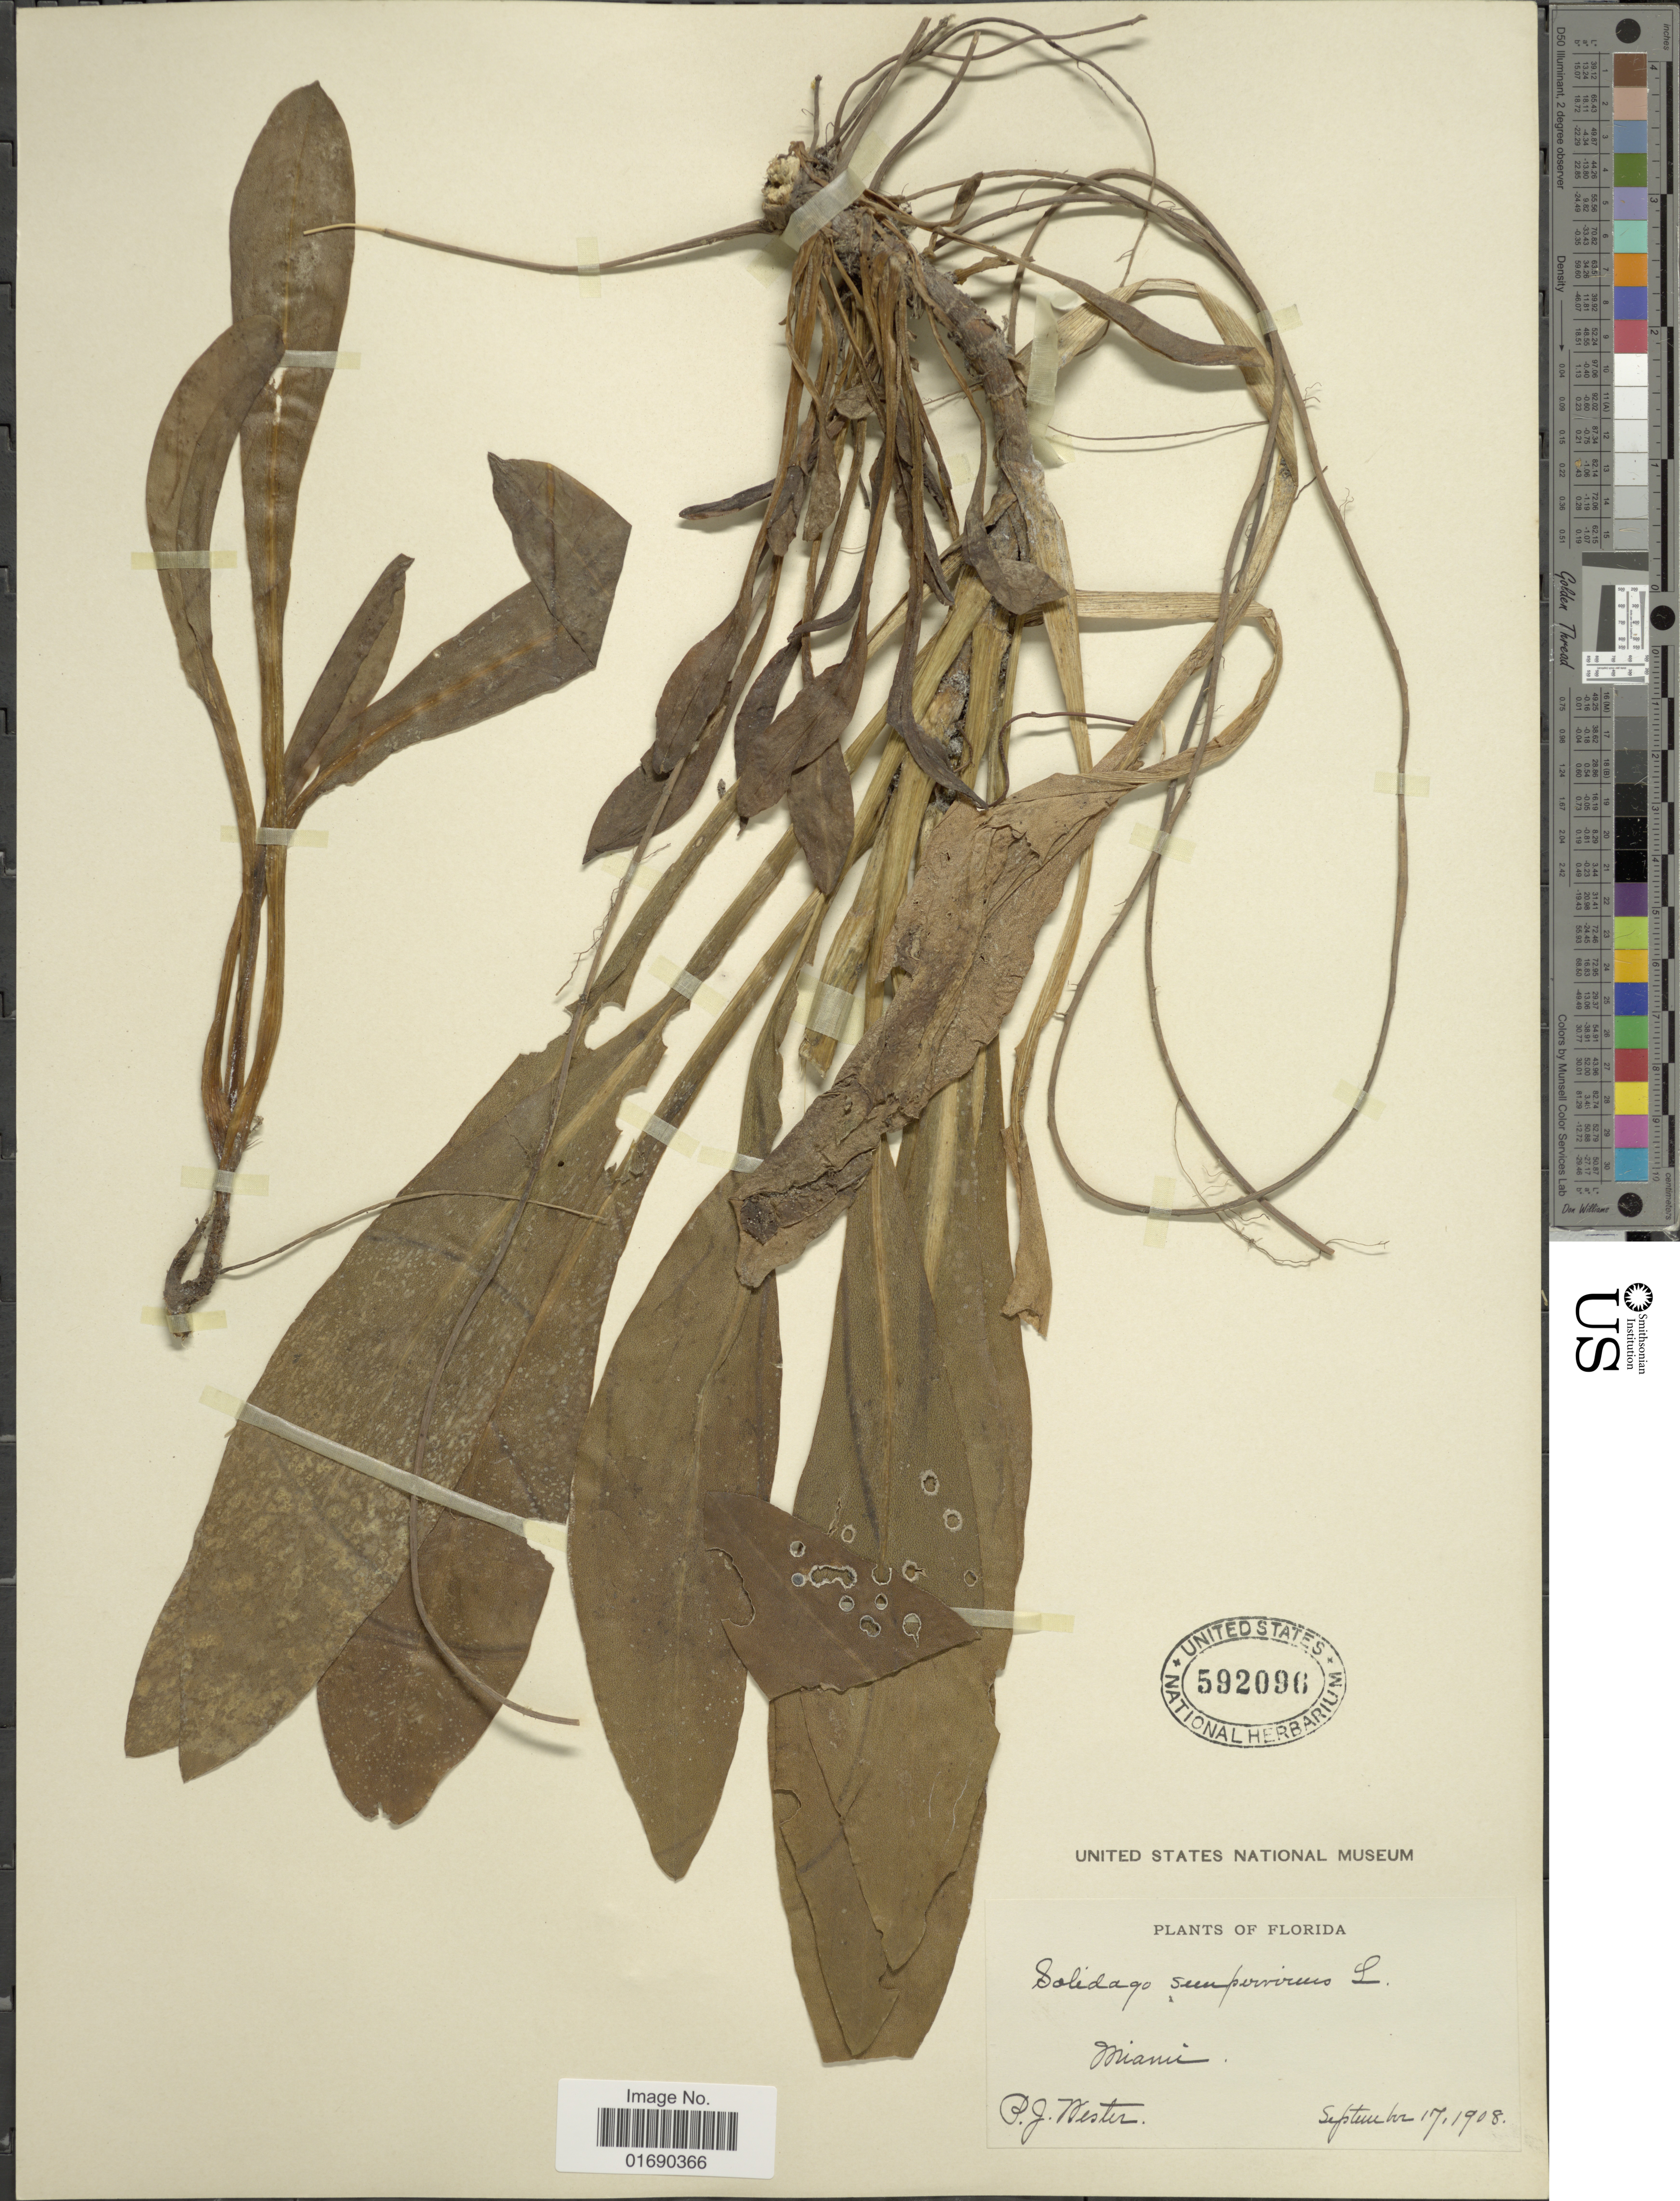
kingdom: Plantae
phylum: Tracheophyta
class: Magnoliopsida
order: Asterales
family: Asteraceae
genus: Solidago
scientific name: Solidago sempervirens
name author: L.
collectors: P. J. Wester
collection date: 1908-09-17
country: United States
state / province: Florida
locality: Miami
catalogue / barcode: US 592096